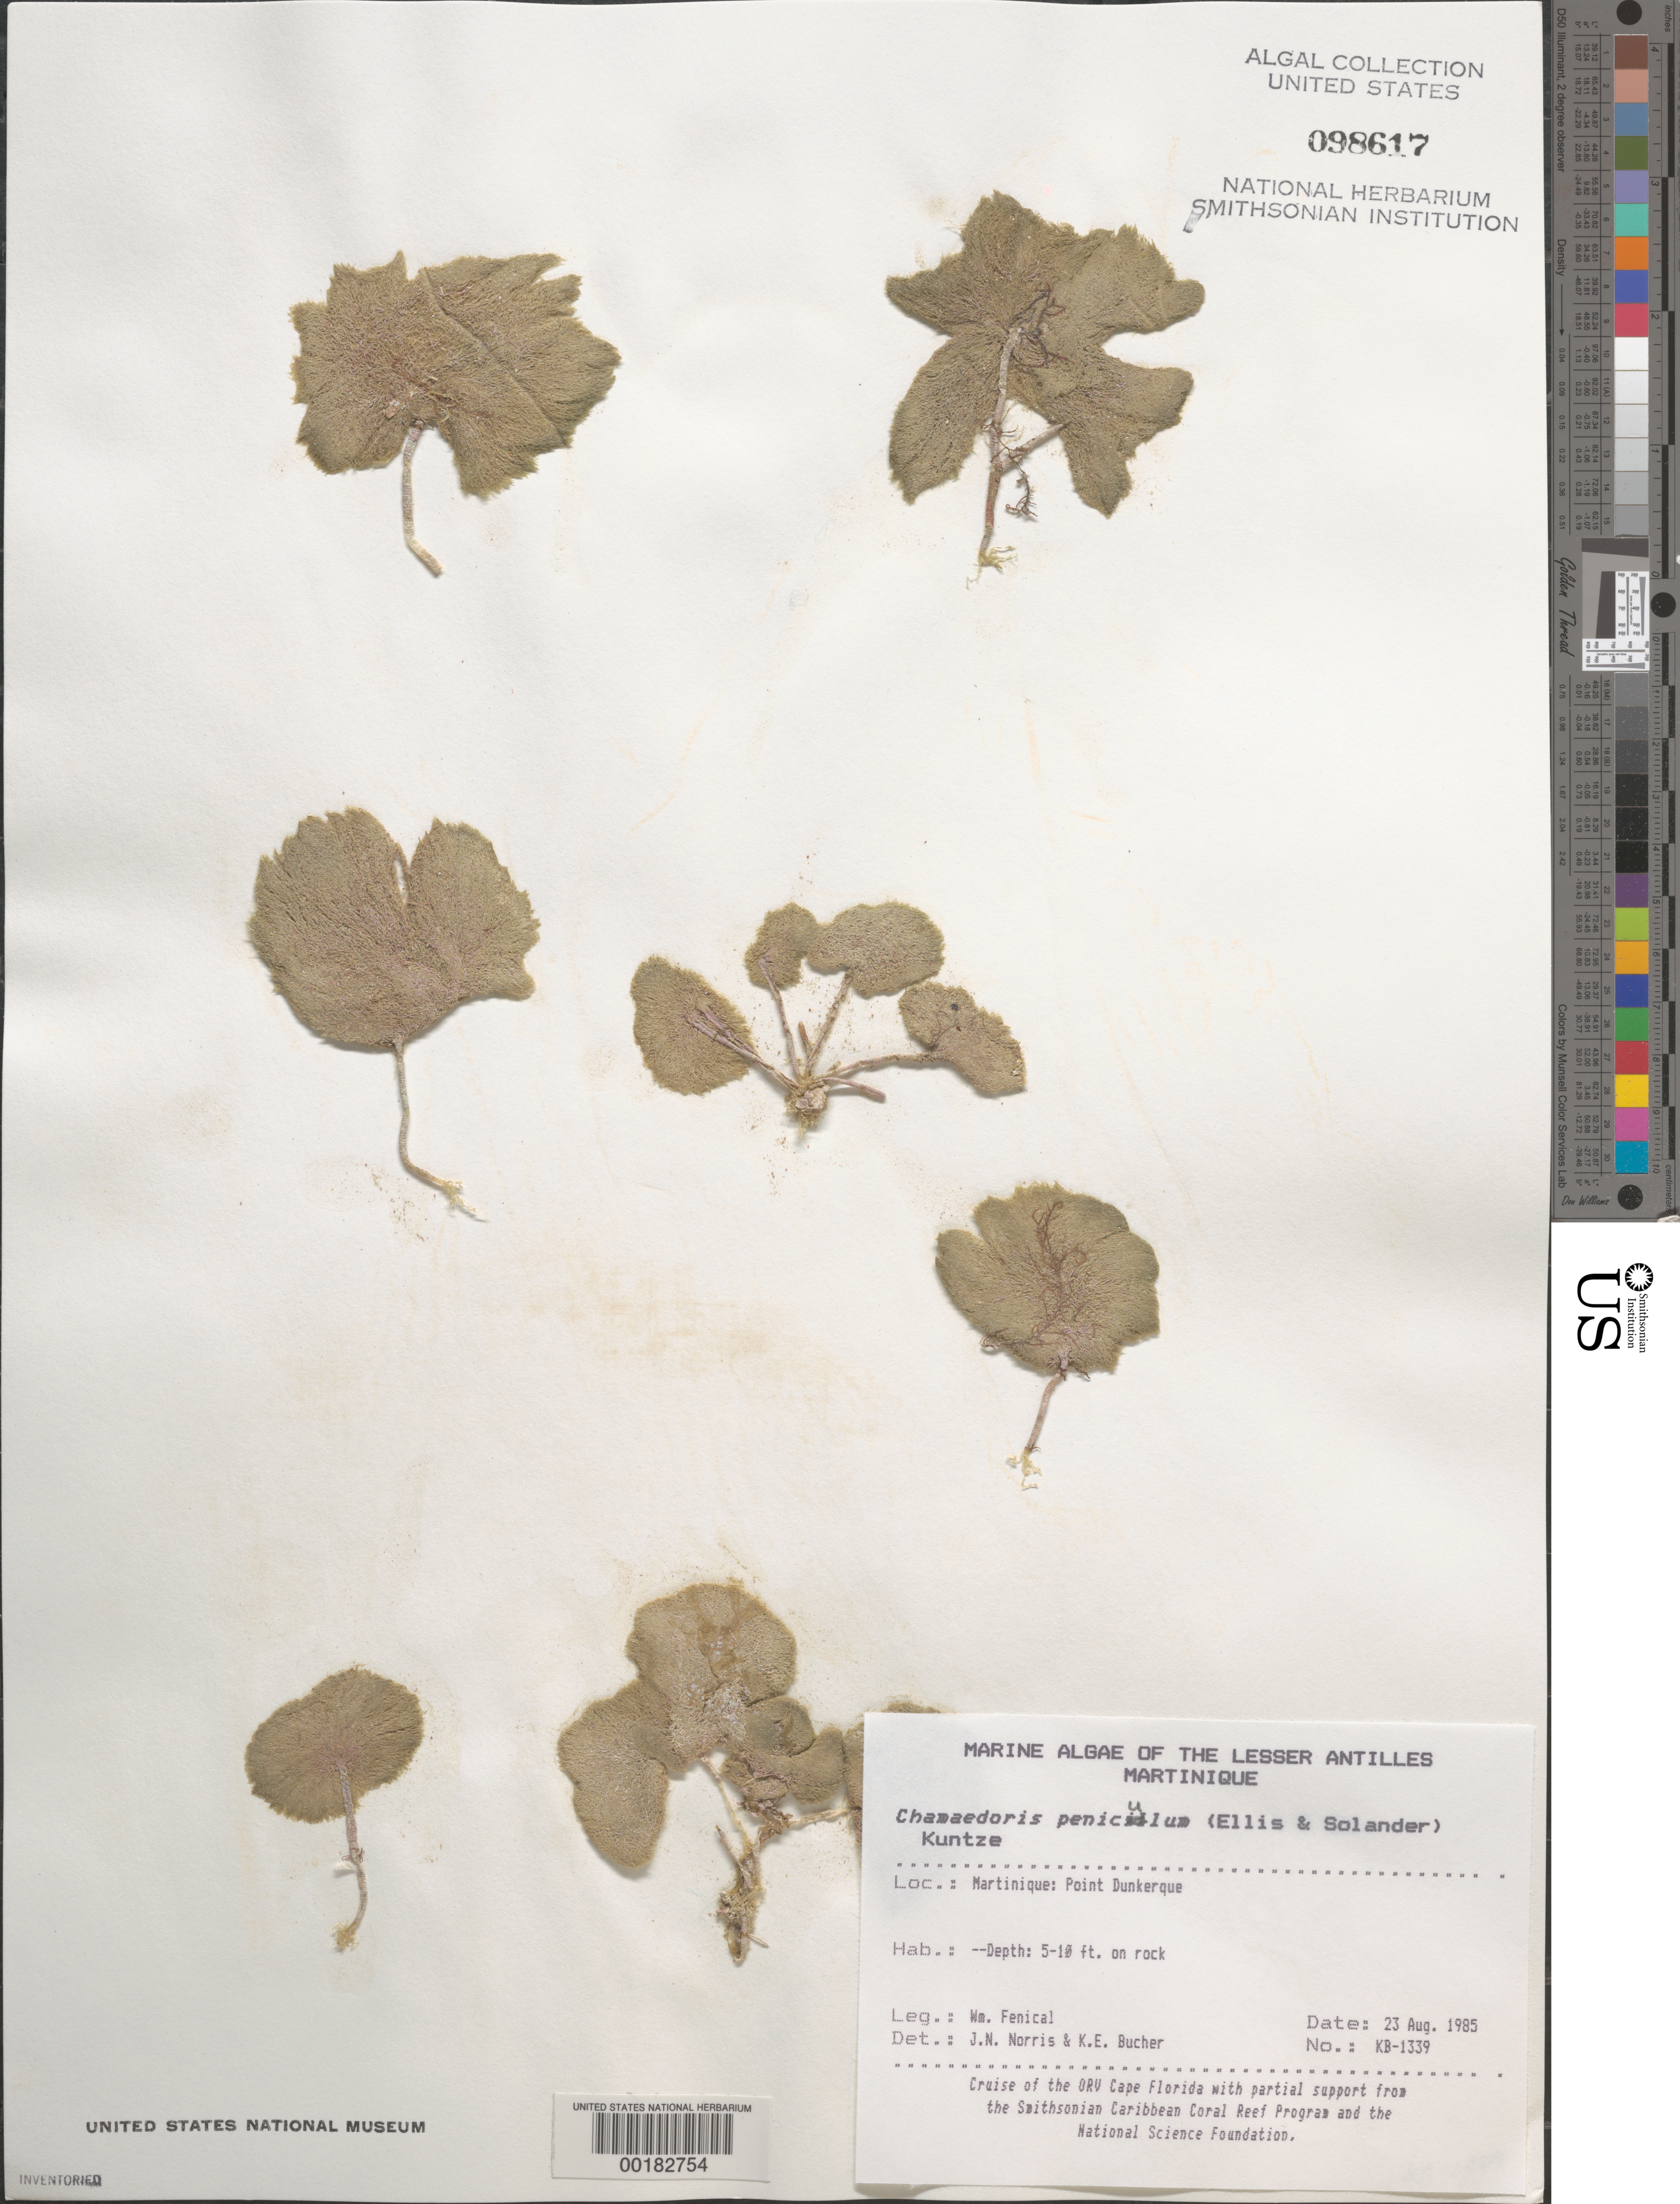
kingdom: Plantae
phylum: Chlorophyta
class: Ulvophyceae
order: Siphonocladales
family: Siphonocladaceae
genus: Chamaedoris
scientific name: Chamaedoris peniculum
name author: (J. Ellis & Sol.) Kuntze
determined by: Norris, J. N.; Bucher, K. E.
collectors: W. Fenical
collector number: Kb-1339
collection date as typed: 23 Aug 1985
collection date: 1985-08-23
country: Martinique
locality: Pointe Dunkerque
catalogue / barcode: US 98617